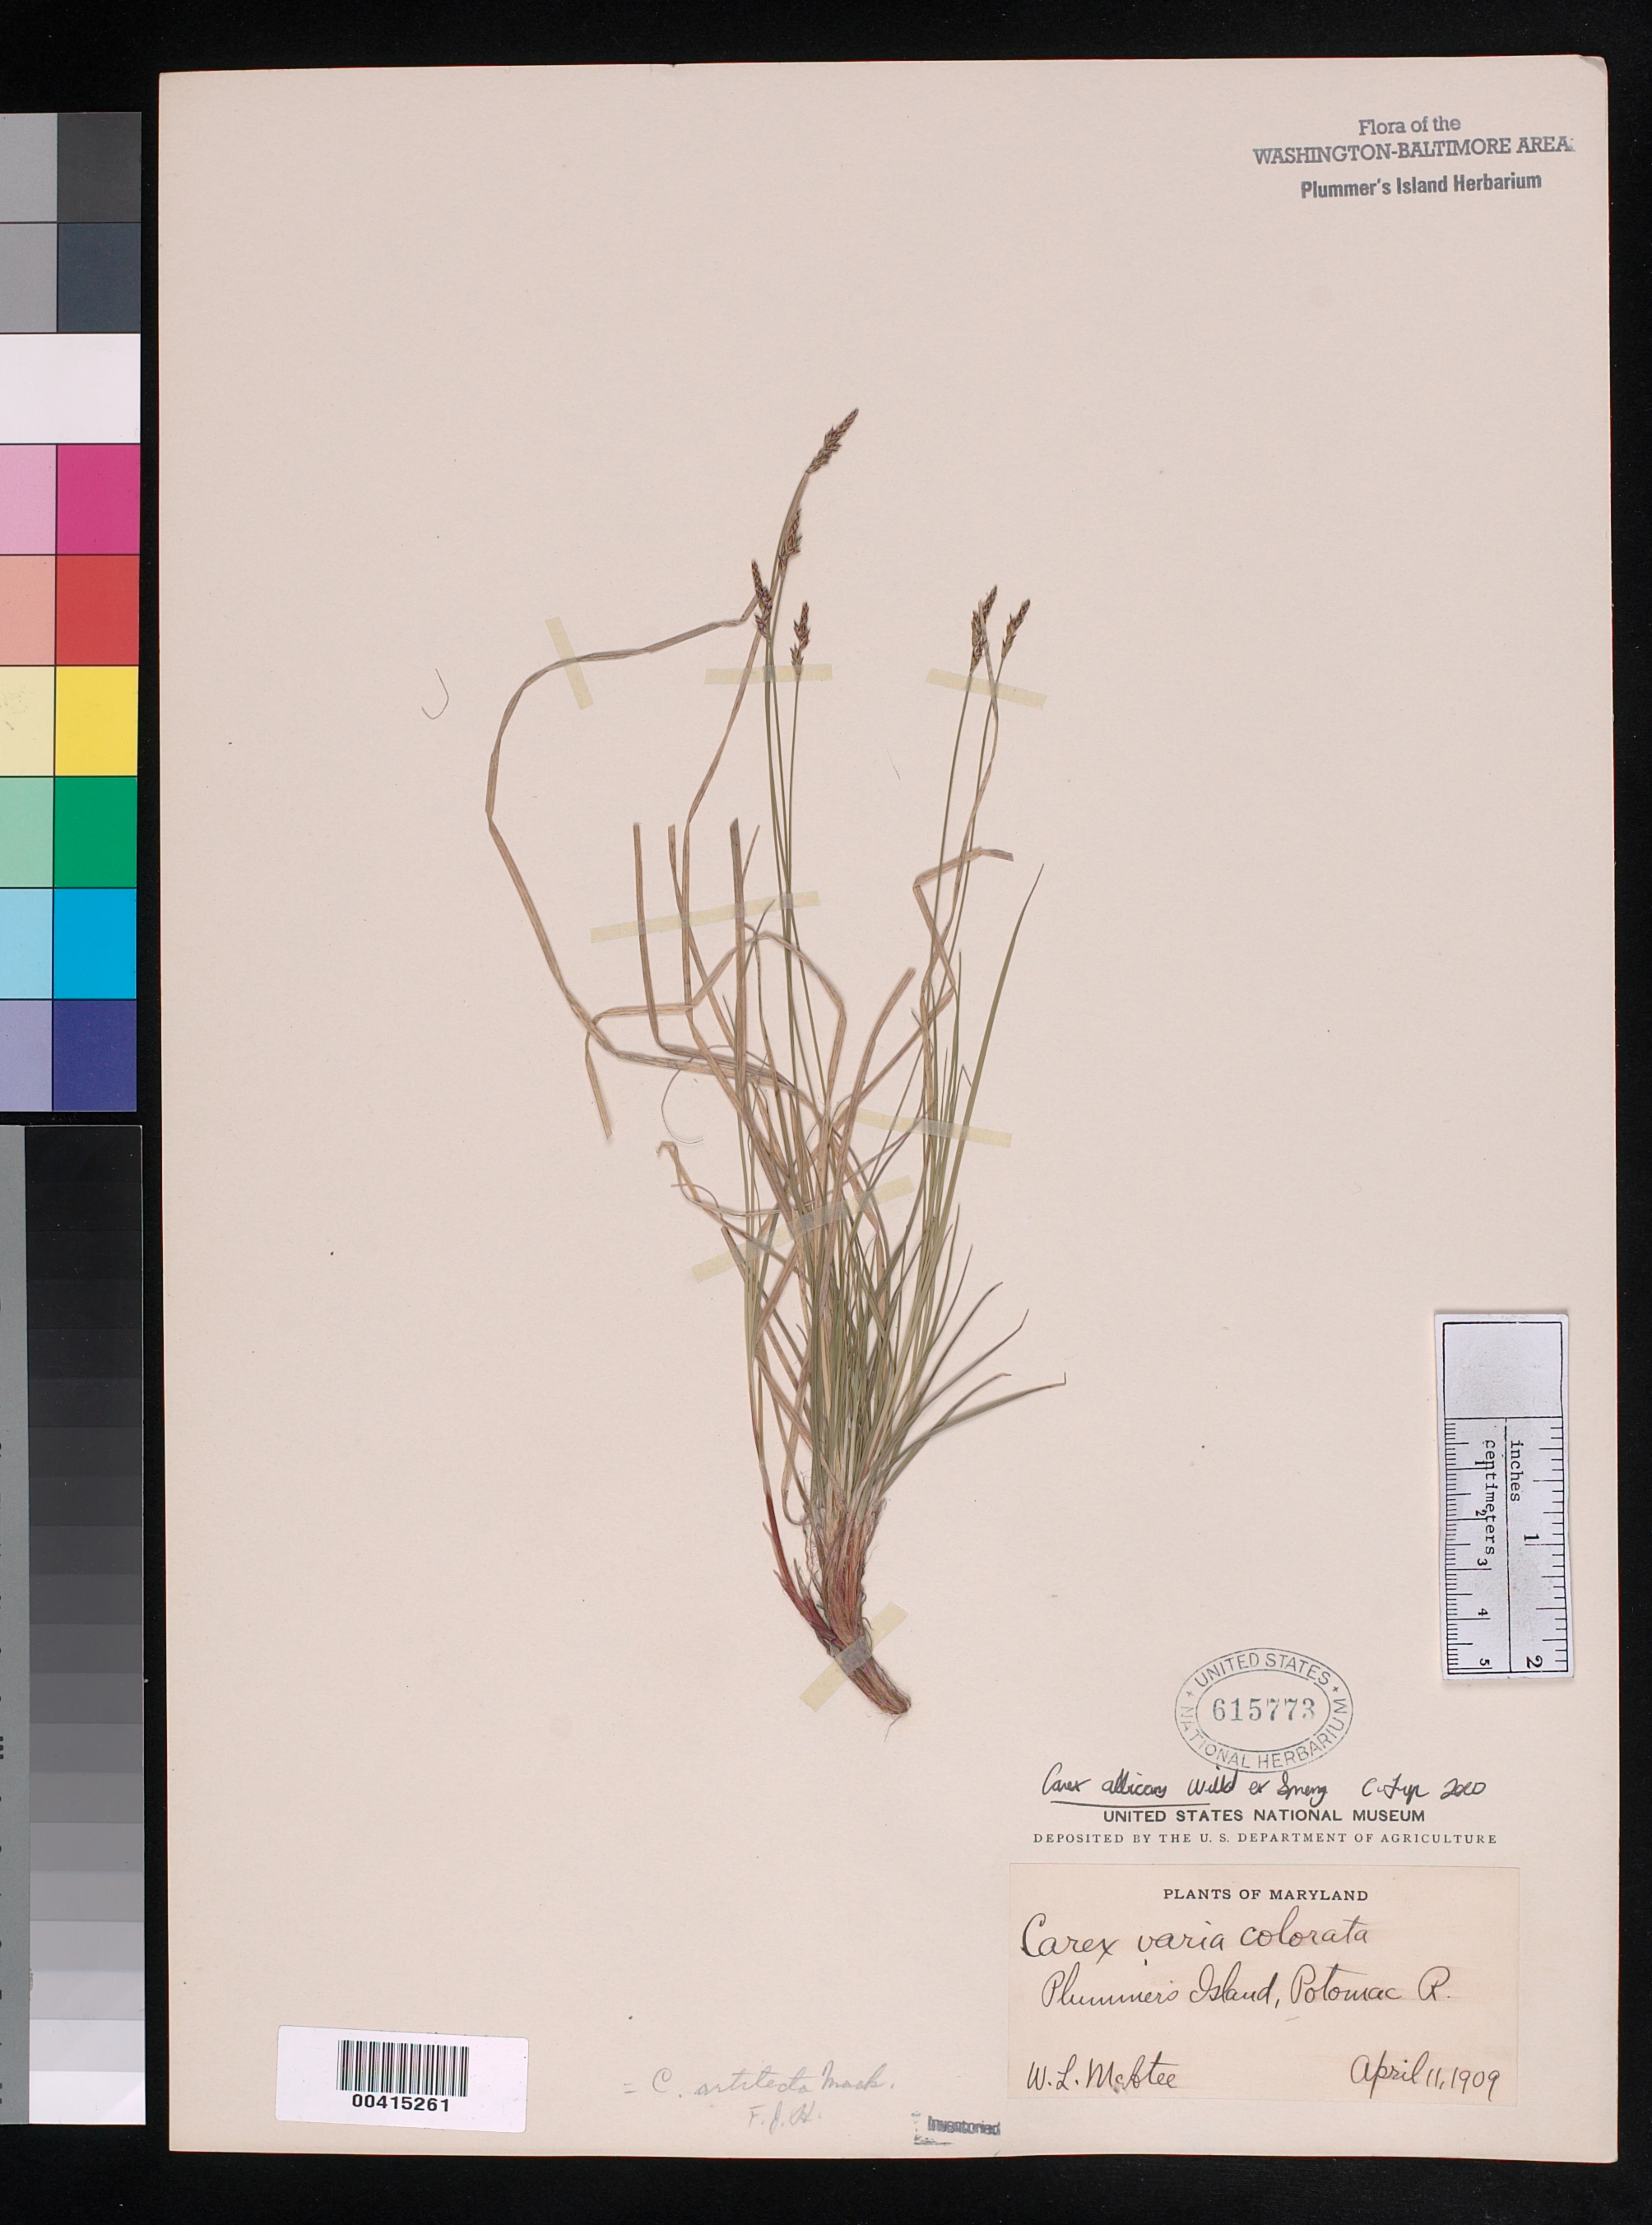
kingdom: Plantae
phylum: Tracheophyta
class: Liliopsida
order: Poales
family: Cyperaceae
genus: Carex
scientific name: Carex albicans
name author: Willd. ex Spreng.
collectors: W. McAtee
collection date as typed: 11 Apr 1909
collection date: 1909-04-11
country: United States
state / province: Maryland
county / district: Montgomery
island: Plummers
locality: Plummer's Island Plummers Island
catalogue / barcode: US 615773